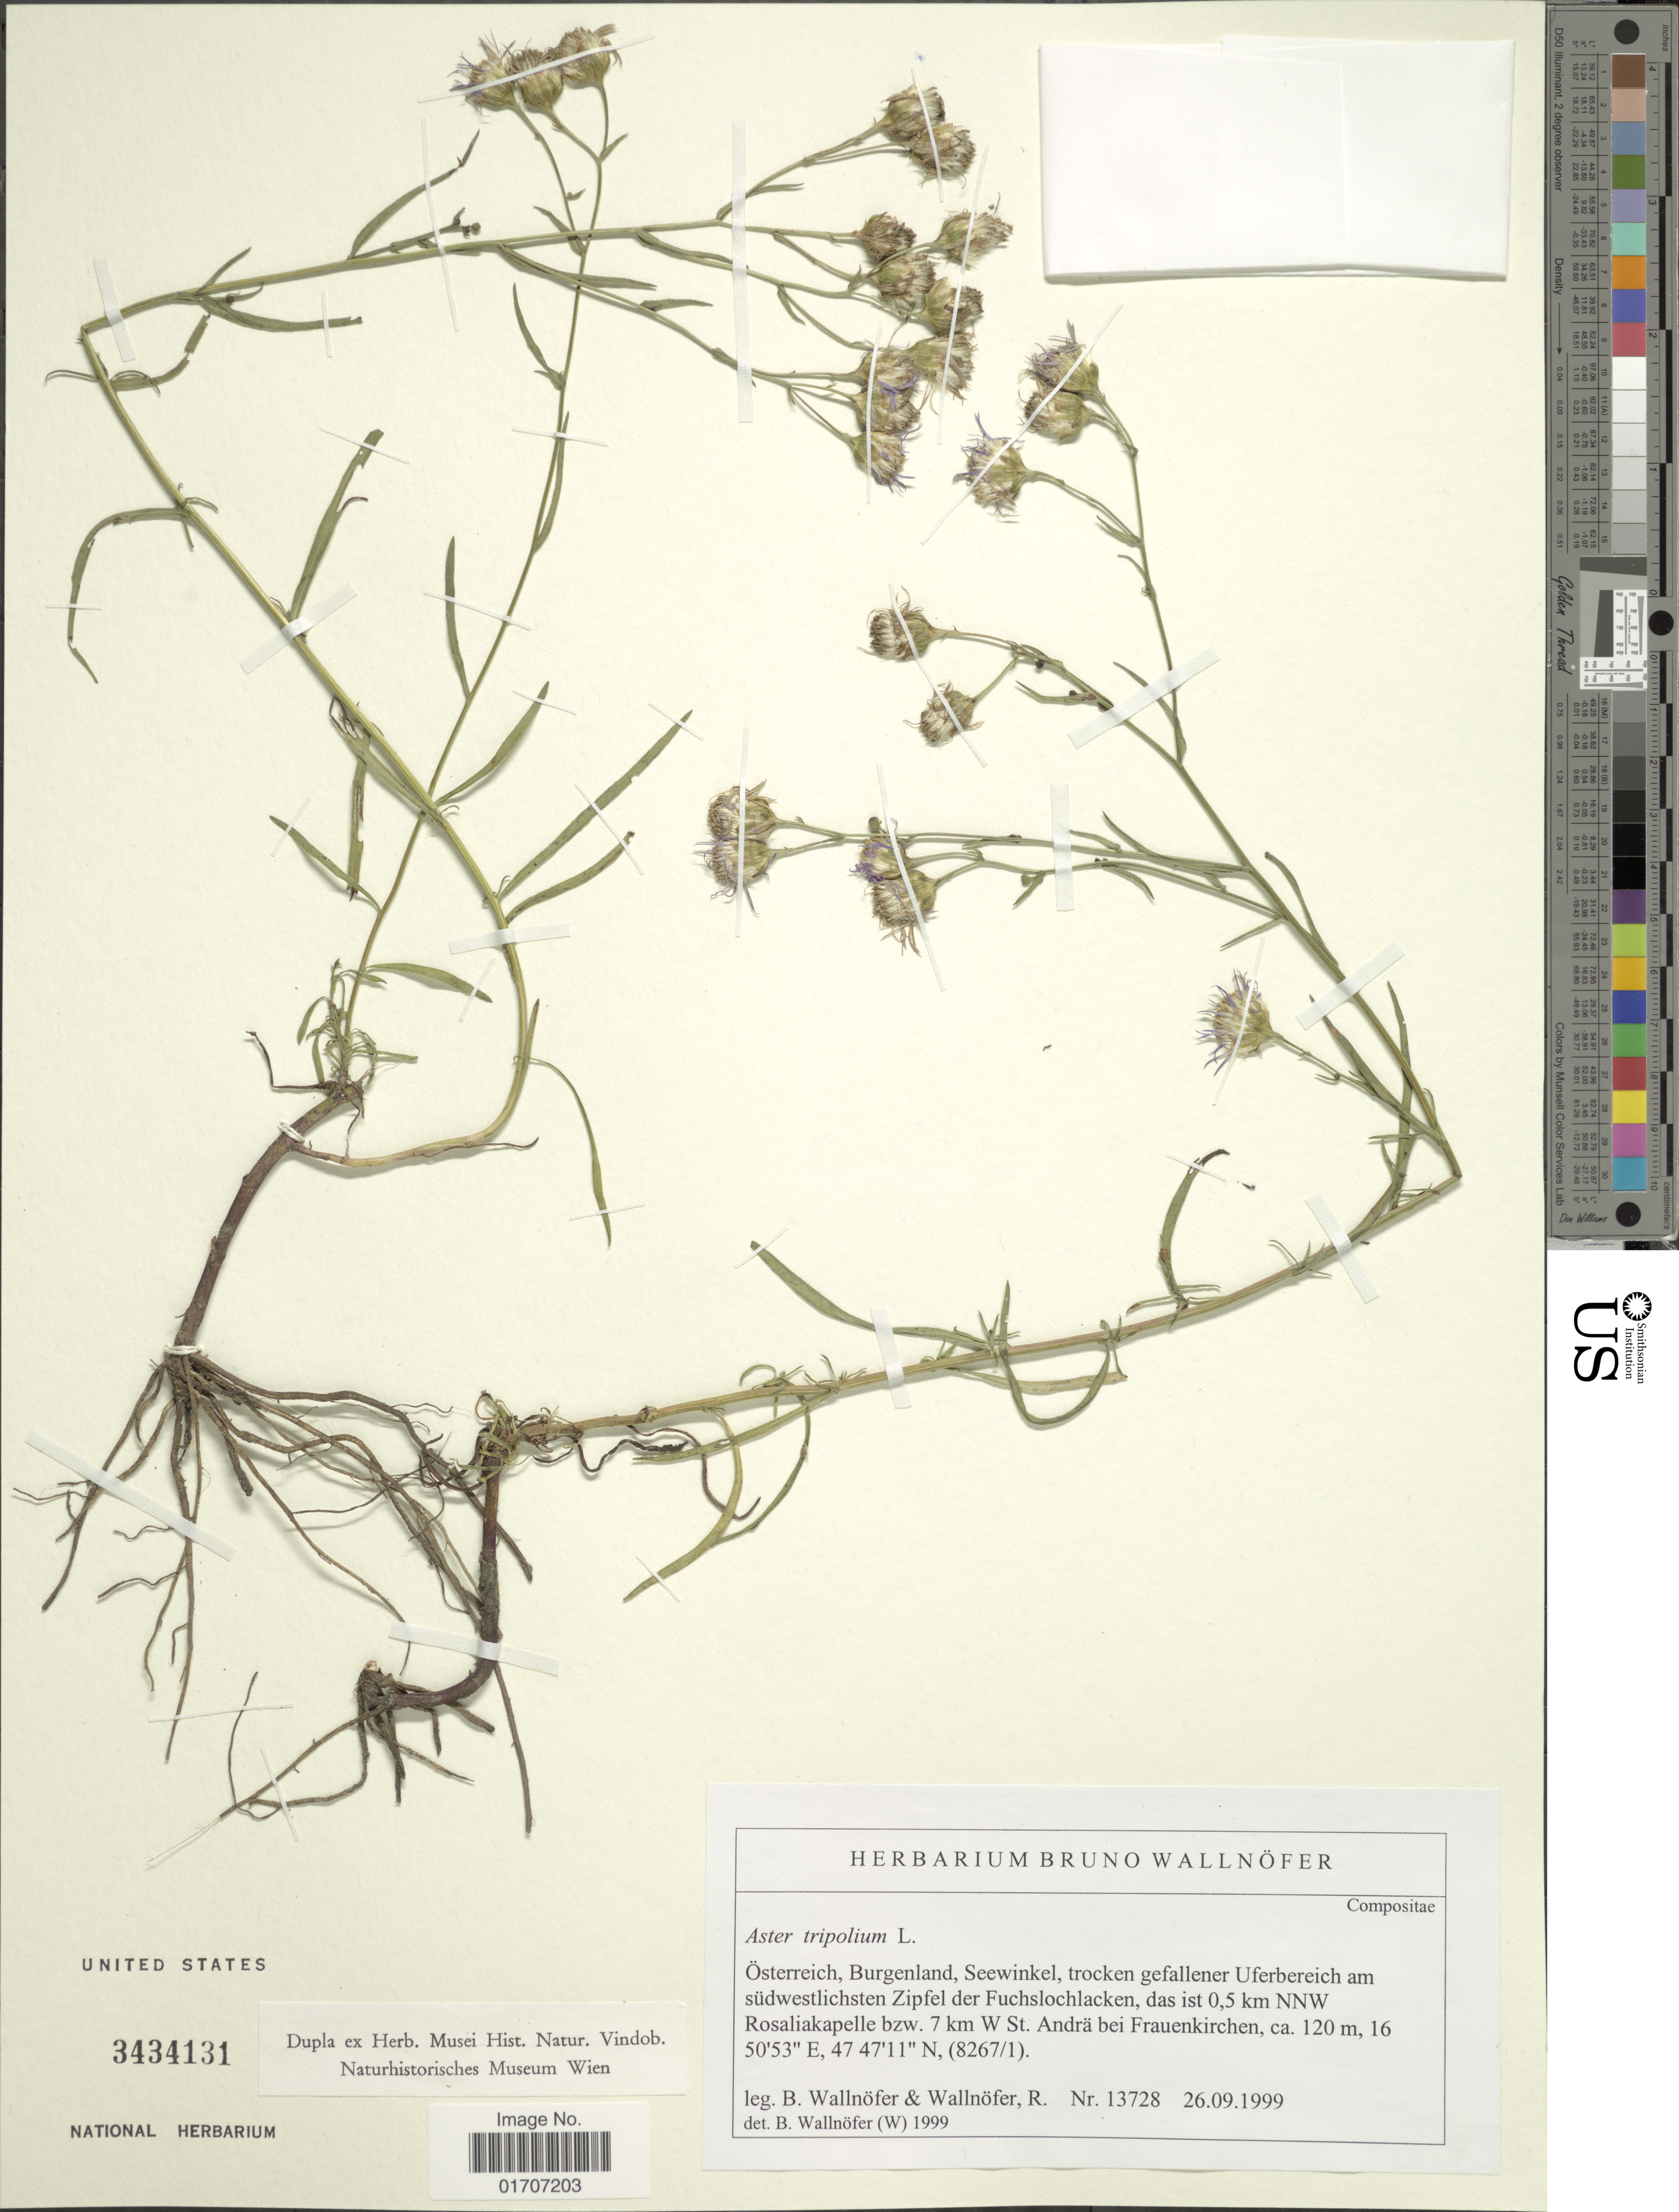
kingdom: Plantae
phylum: Tracheophyta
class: Magnoliopsida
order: Asterales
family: Asteraceae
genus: Tripolium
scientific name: Tripolium pannonicum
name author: (Jacq.) Dobrocz.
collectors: B. Wallnöfer & R. Wallnofer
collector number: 13728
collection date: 1999-09-26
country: Austria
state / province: Burgenland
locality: Österreich, Seewinkel, trocken gefallener Uferbereich am südwestlichteb Zipfel der Fuchslochlacken, das ist 0,5 km NNW Rosaliakapelle bzw, 7 km W st. Andrä bei Frauenkirchen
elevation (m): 120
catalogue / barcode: US 3434131